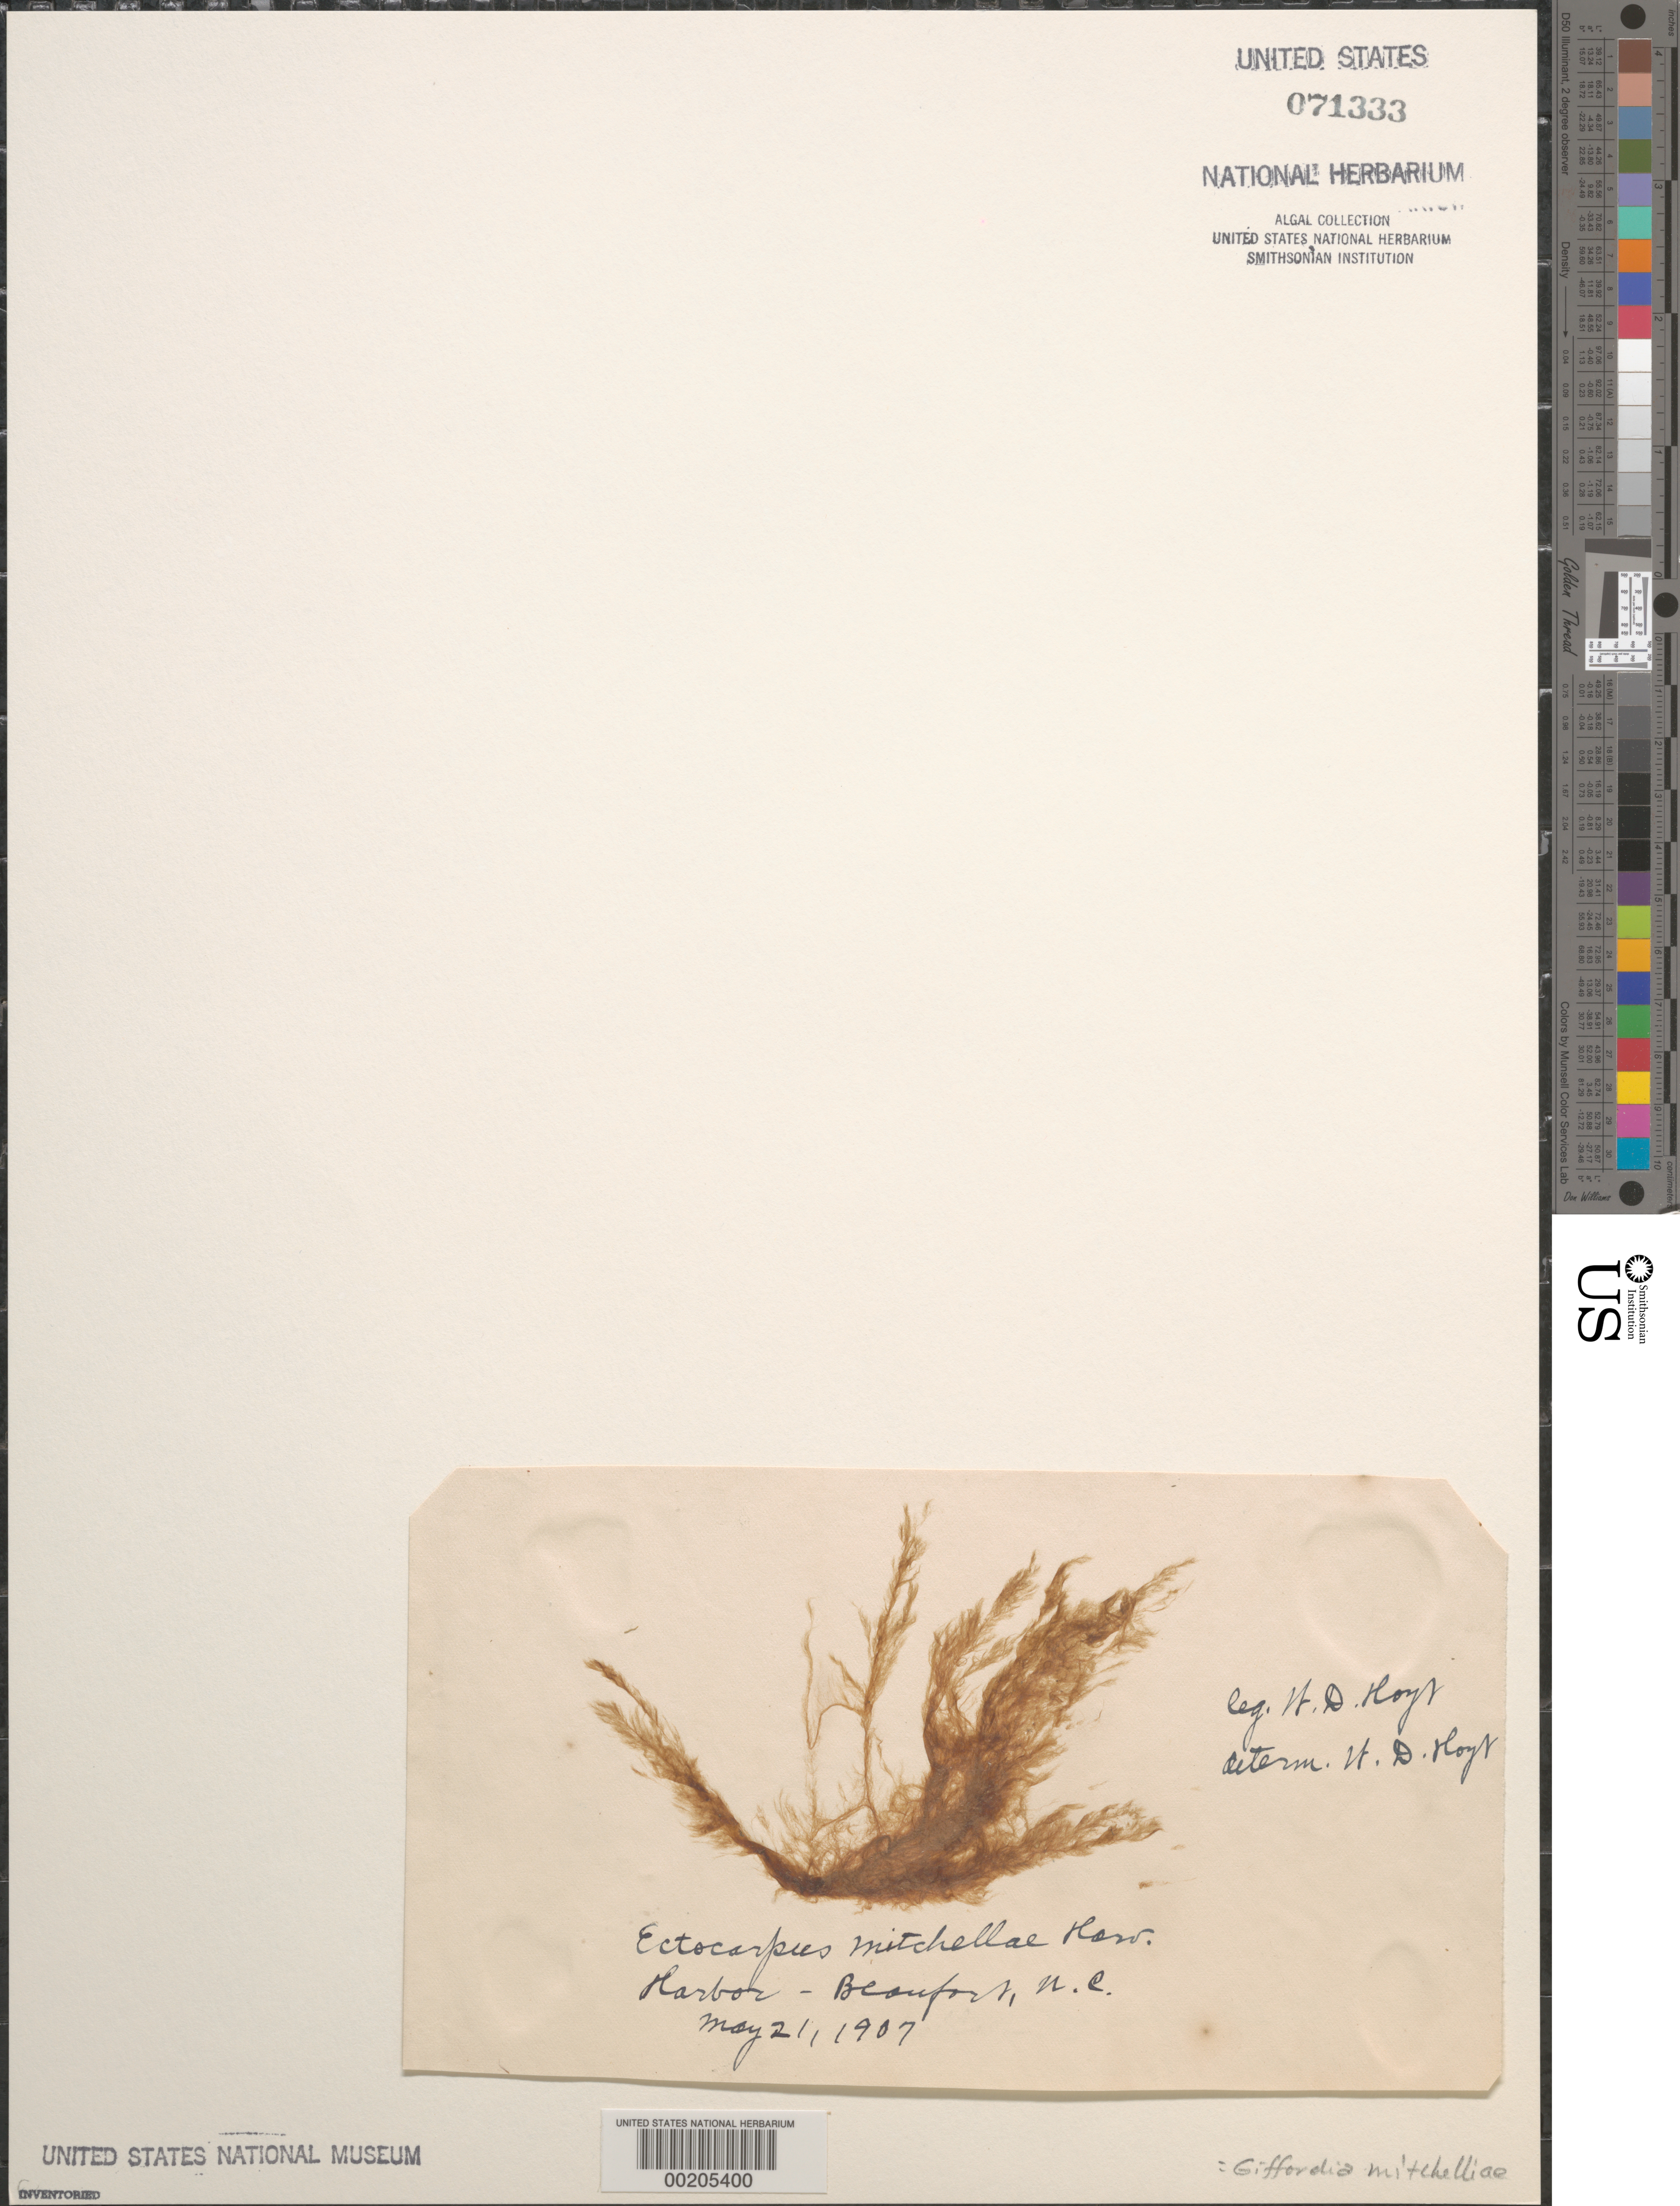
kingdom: Chromista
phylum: Ochrophyta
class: Phaeophyceae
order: Ectocarpales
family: Acinetosporaceae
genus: Feldmannia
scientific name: Feldmannia mitchelliae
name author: (Harv.) H.-S. Kim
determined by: Algae name updating Project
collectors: W. D. Hoyt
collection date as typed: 21 May 1907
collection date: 1907-05-21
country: United States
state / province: North Carolina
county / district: Carteret County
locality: Beaufort Harbor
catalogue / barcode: US 71333